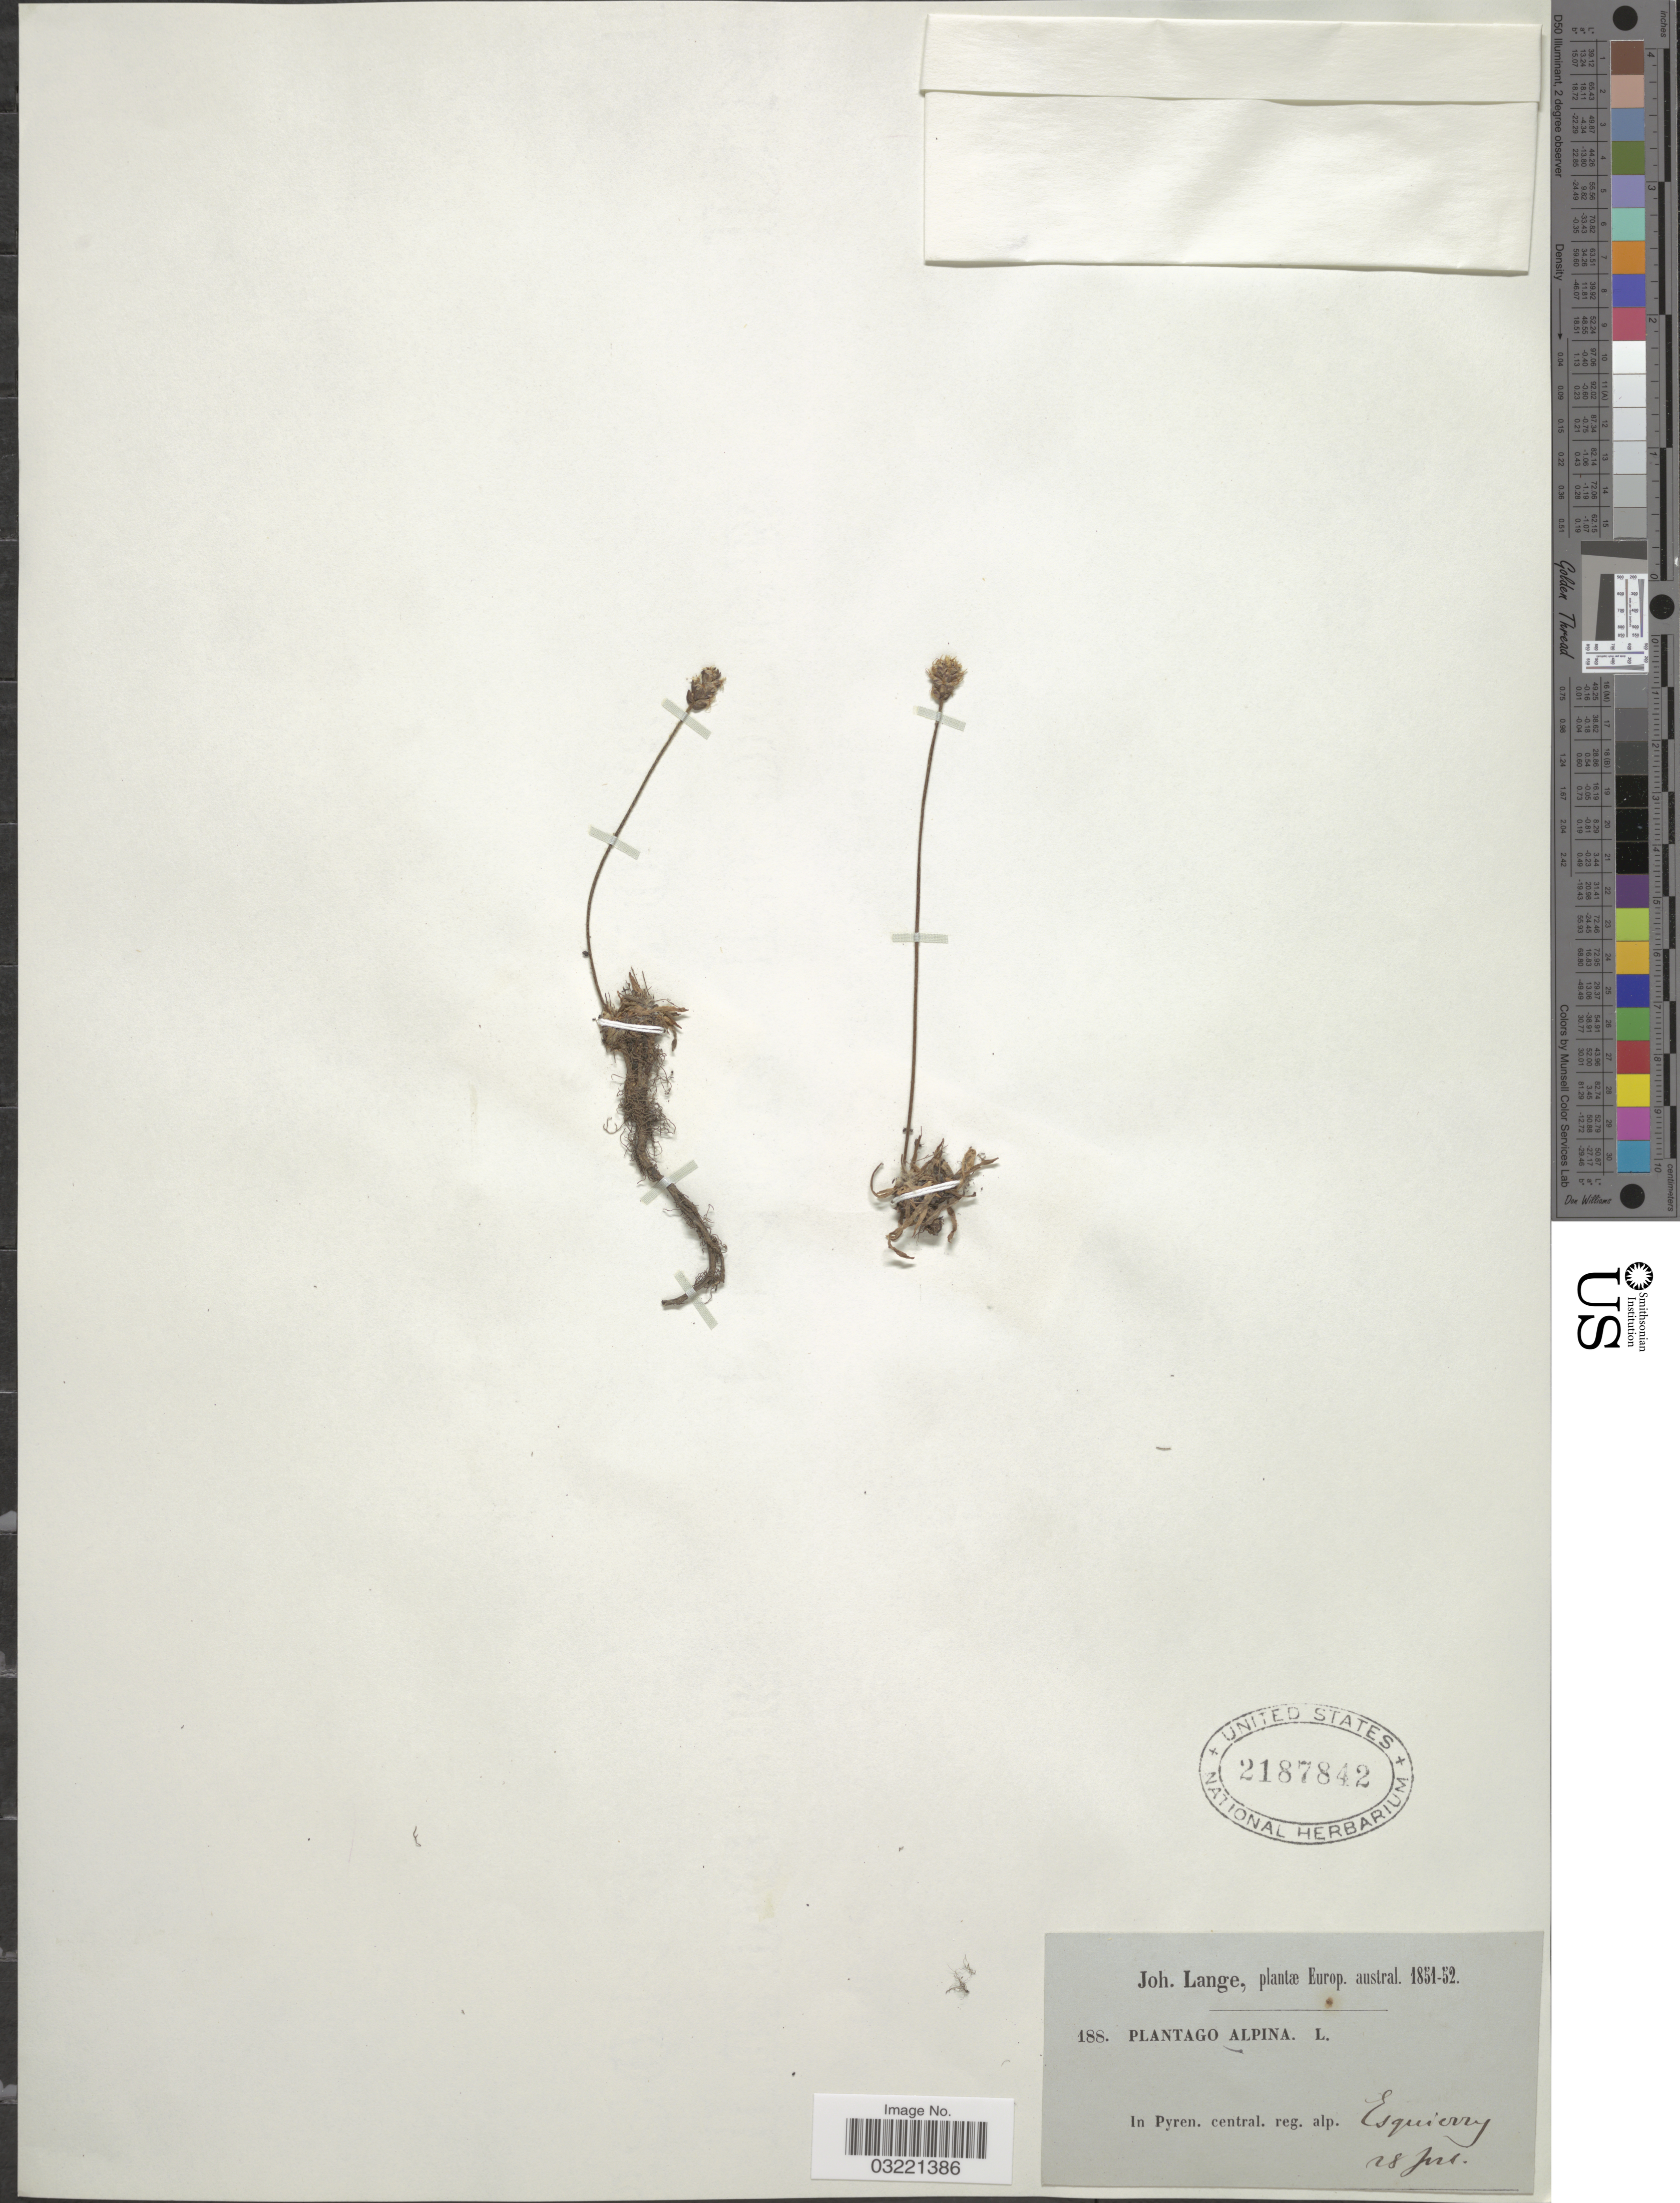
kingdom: Plantae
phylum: Tracheophyta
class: Magnoliopsida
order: Lamiales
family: Plantaginaceae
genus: Plantago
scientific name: Plantago alpina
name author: L.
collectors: J. M. C. Lange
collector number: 188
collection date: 1851-07-28/1852-07-28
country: France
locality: In Pyren. central. reg. alp. Esquierry.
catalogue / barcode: US 2187842